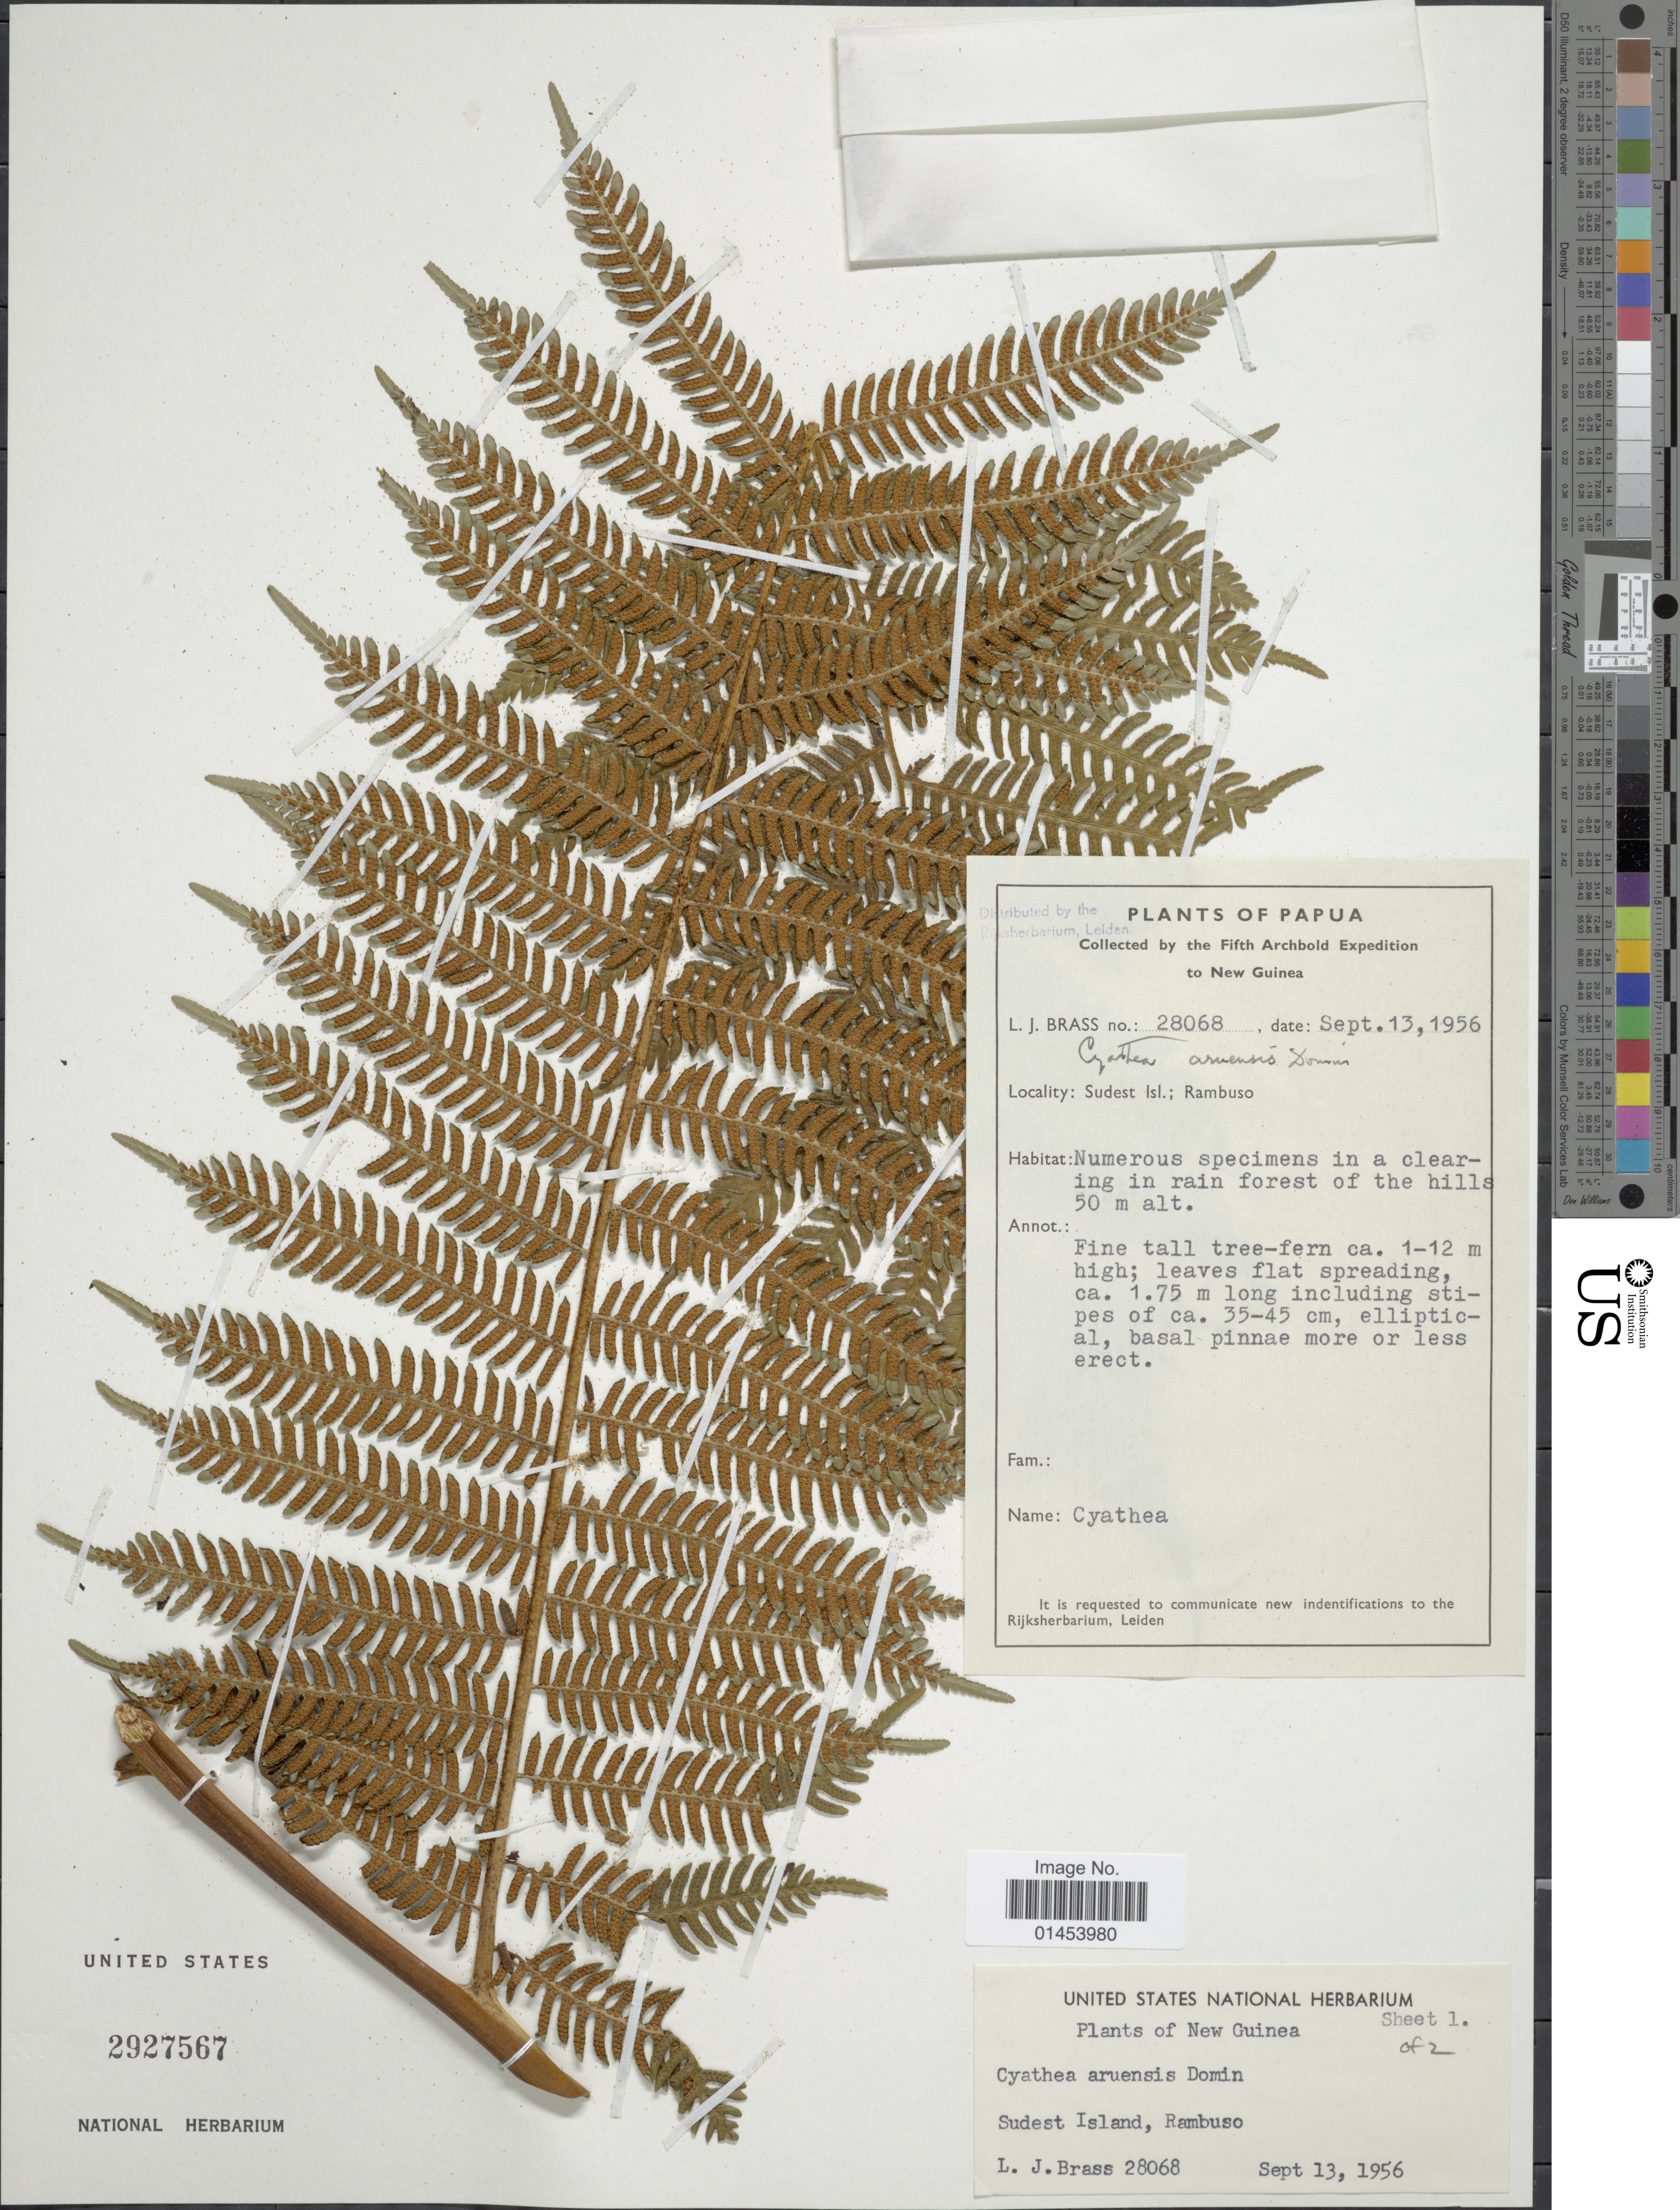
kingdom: Plantae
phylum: Tracheophyta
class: Polypodiopsida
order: Cyatheales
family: Cyatheaceae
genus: Cyathea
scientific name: Cyathea rumphiana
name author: (Alderw.) Merr.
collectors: L. J. Brass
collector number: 28068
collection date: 1956-09-13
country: Papua New Guinea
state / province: Milne Bay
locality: Sudest Isl.; Rambuso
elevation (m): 50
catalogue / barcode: US 2927567